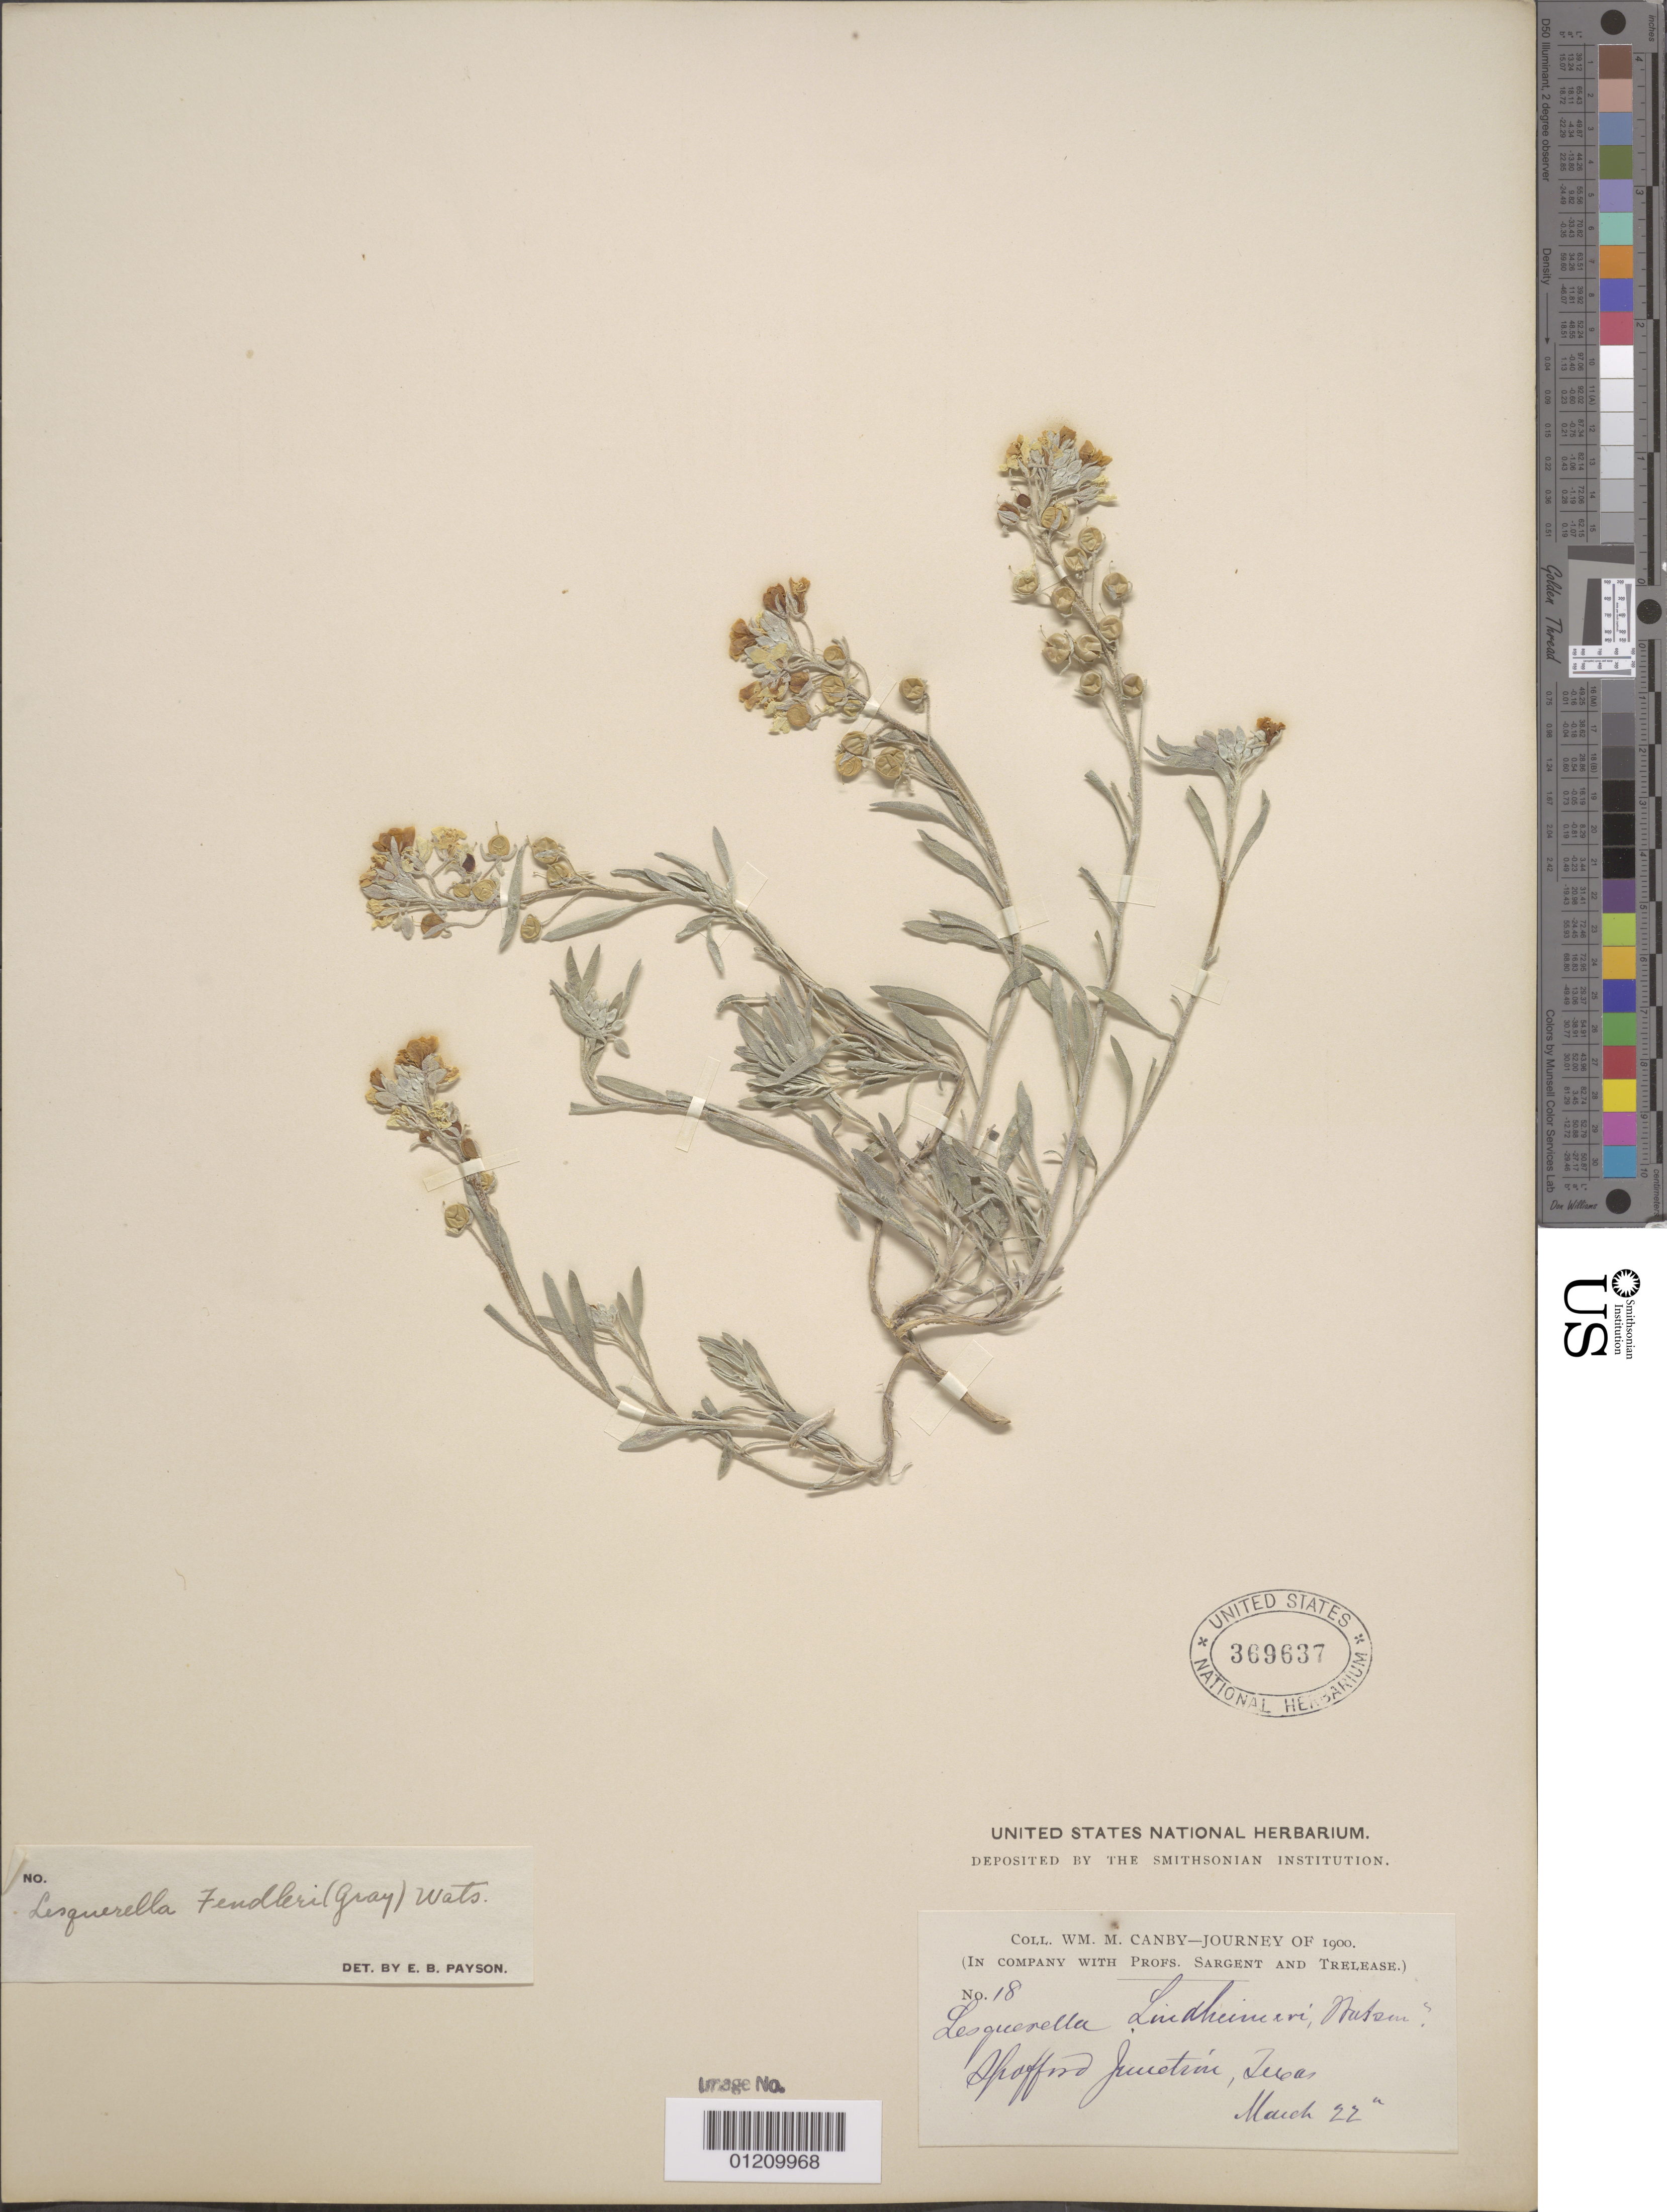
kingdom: Plantae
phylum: Tracheophyta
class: Magnoliopsida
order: Brassicales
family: Brassicaceae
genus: Lesquerella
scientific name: Lesquerella fendleri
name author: (A. Gray) S. Watson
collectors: W. M. Canby, -- Sargent & -- Trelease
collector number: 18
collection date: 1900-03-22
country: United States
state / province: Texas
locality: Spofford Junction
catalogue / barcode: US 369637